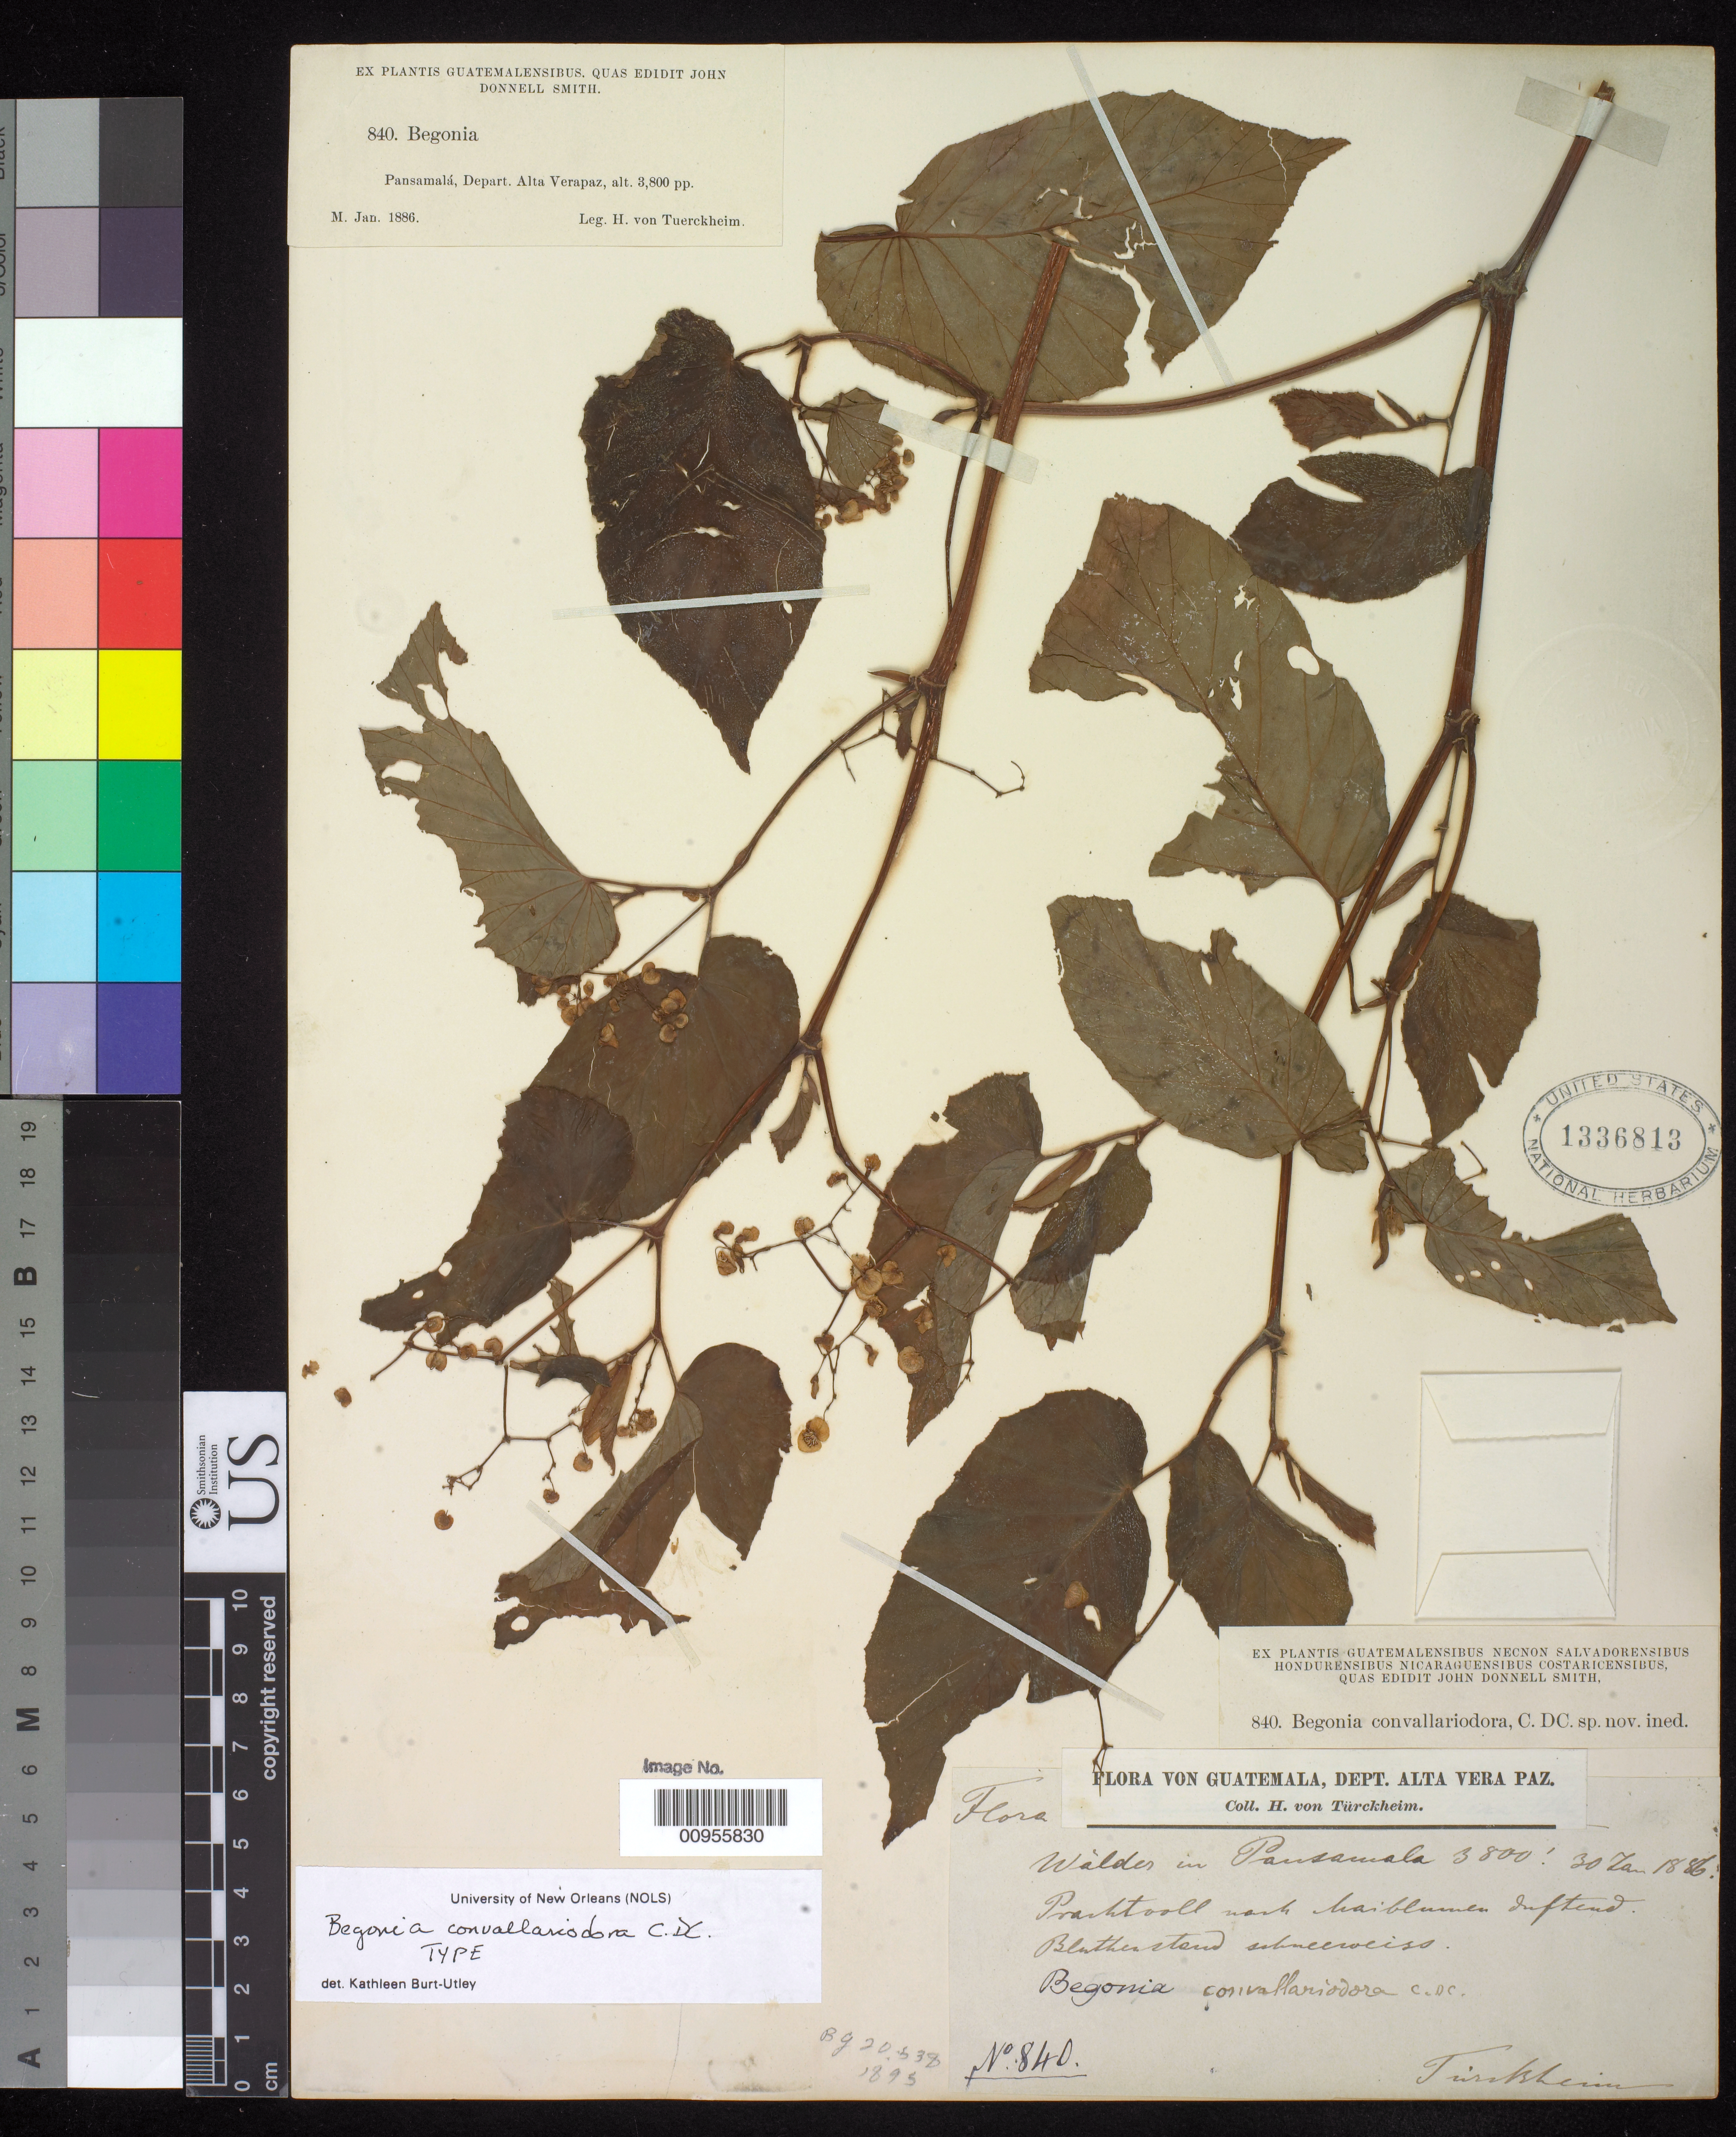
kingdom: Plantae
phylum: Tracheophyta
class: Magnoliopsida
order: Cucurbitales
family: Begoniaceae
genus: Begonia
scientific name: Begonia convallariodora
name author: C. DC. ex Donn. Sm.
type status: Type Collection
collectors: H. von Türckheim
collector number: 840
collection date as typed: Jan 1886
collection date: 1886-01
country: Guatemala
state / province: Alta Verapaz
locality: Pansamalá forest.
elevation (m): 1158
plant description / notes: Validating author usually considered C. DC. [in J. Donn. Sm.] but possibly to be cited as C. DC. ex J. Donn. Sm. Unclear whether holotypes of names in this publication are deposited at G or US; this sheet previously recorded as isotype, annotated as "TYPE" by K. Burt-Utley.; Specimen ex John Donnell Smith herbarium.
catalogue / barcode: US 1336813